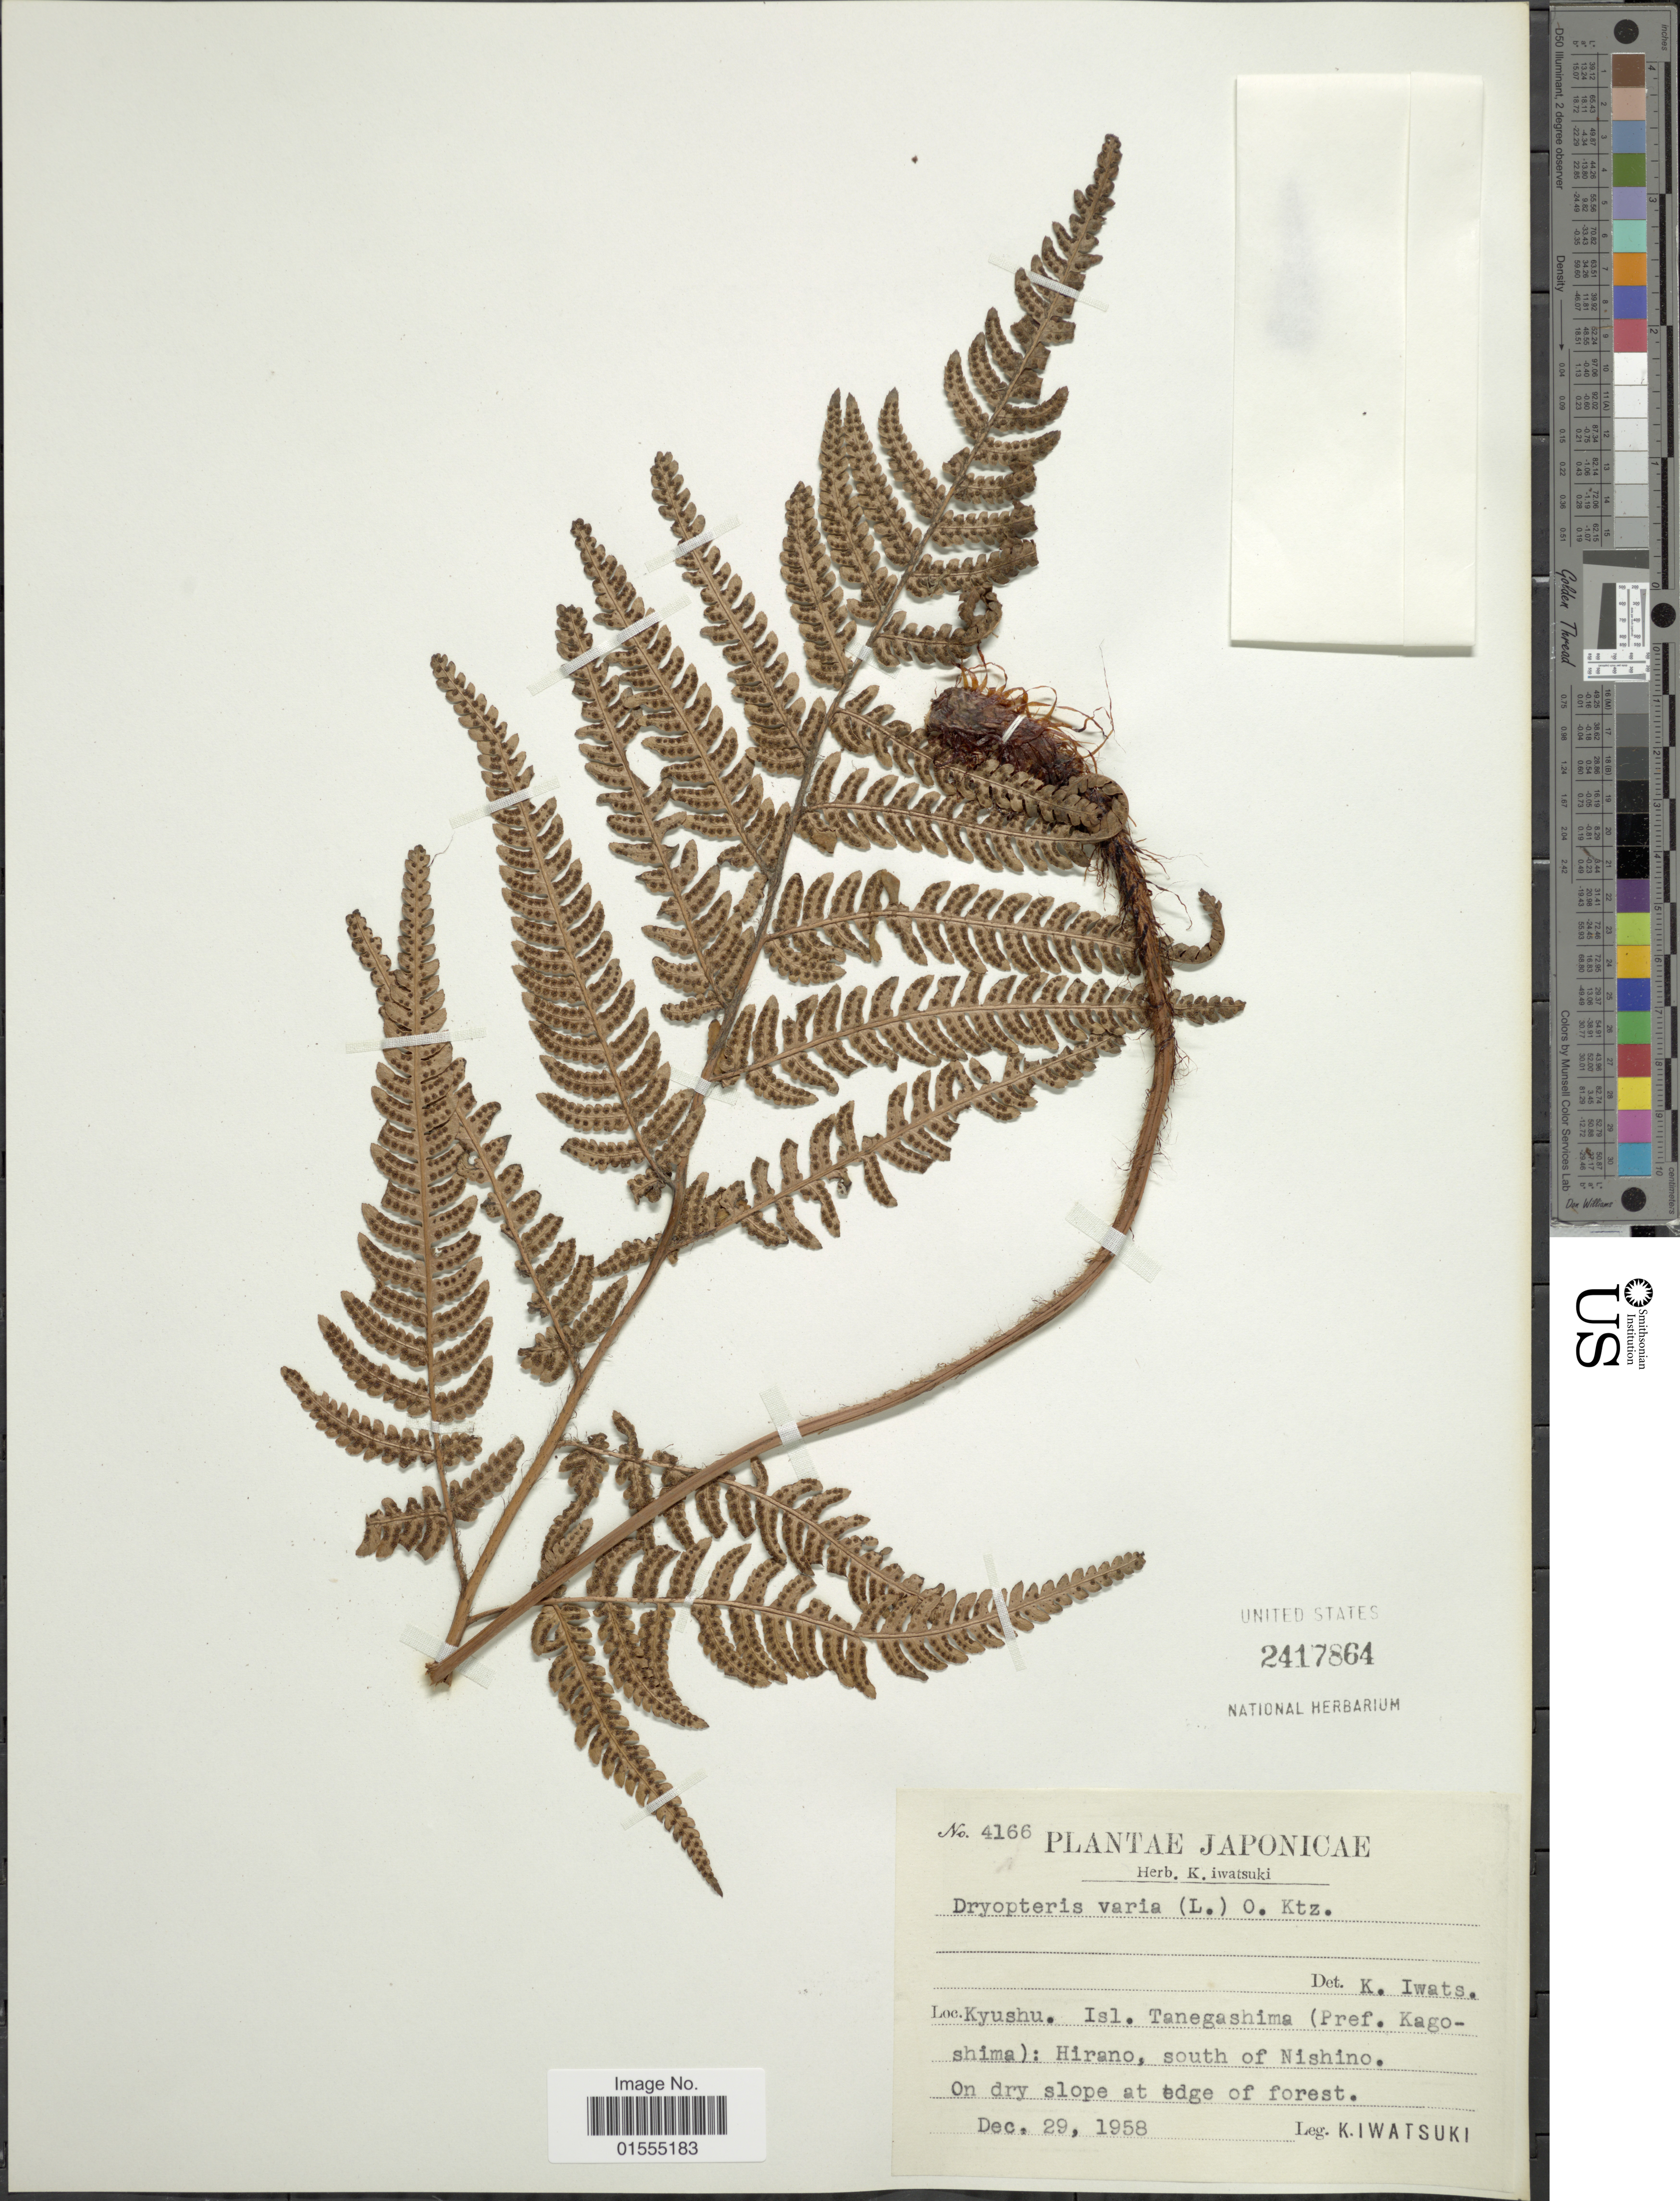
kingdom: Plantae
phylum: Tracheophyta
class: Polypodiopsida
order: Polypodiales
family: Dryopteridaceae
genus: Dryopteris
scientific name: Dryopteris varia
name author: (L.) Kuntze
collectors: K. Iwatsuki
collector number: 4166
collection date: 1958-12-29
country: Japan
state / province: Kagosima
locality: Kyushu Isl. Tanegashima (Pref Kagoshima): Hirano, south of Nishino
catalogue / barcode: US 2417864